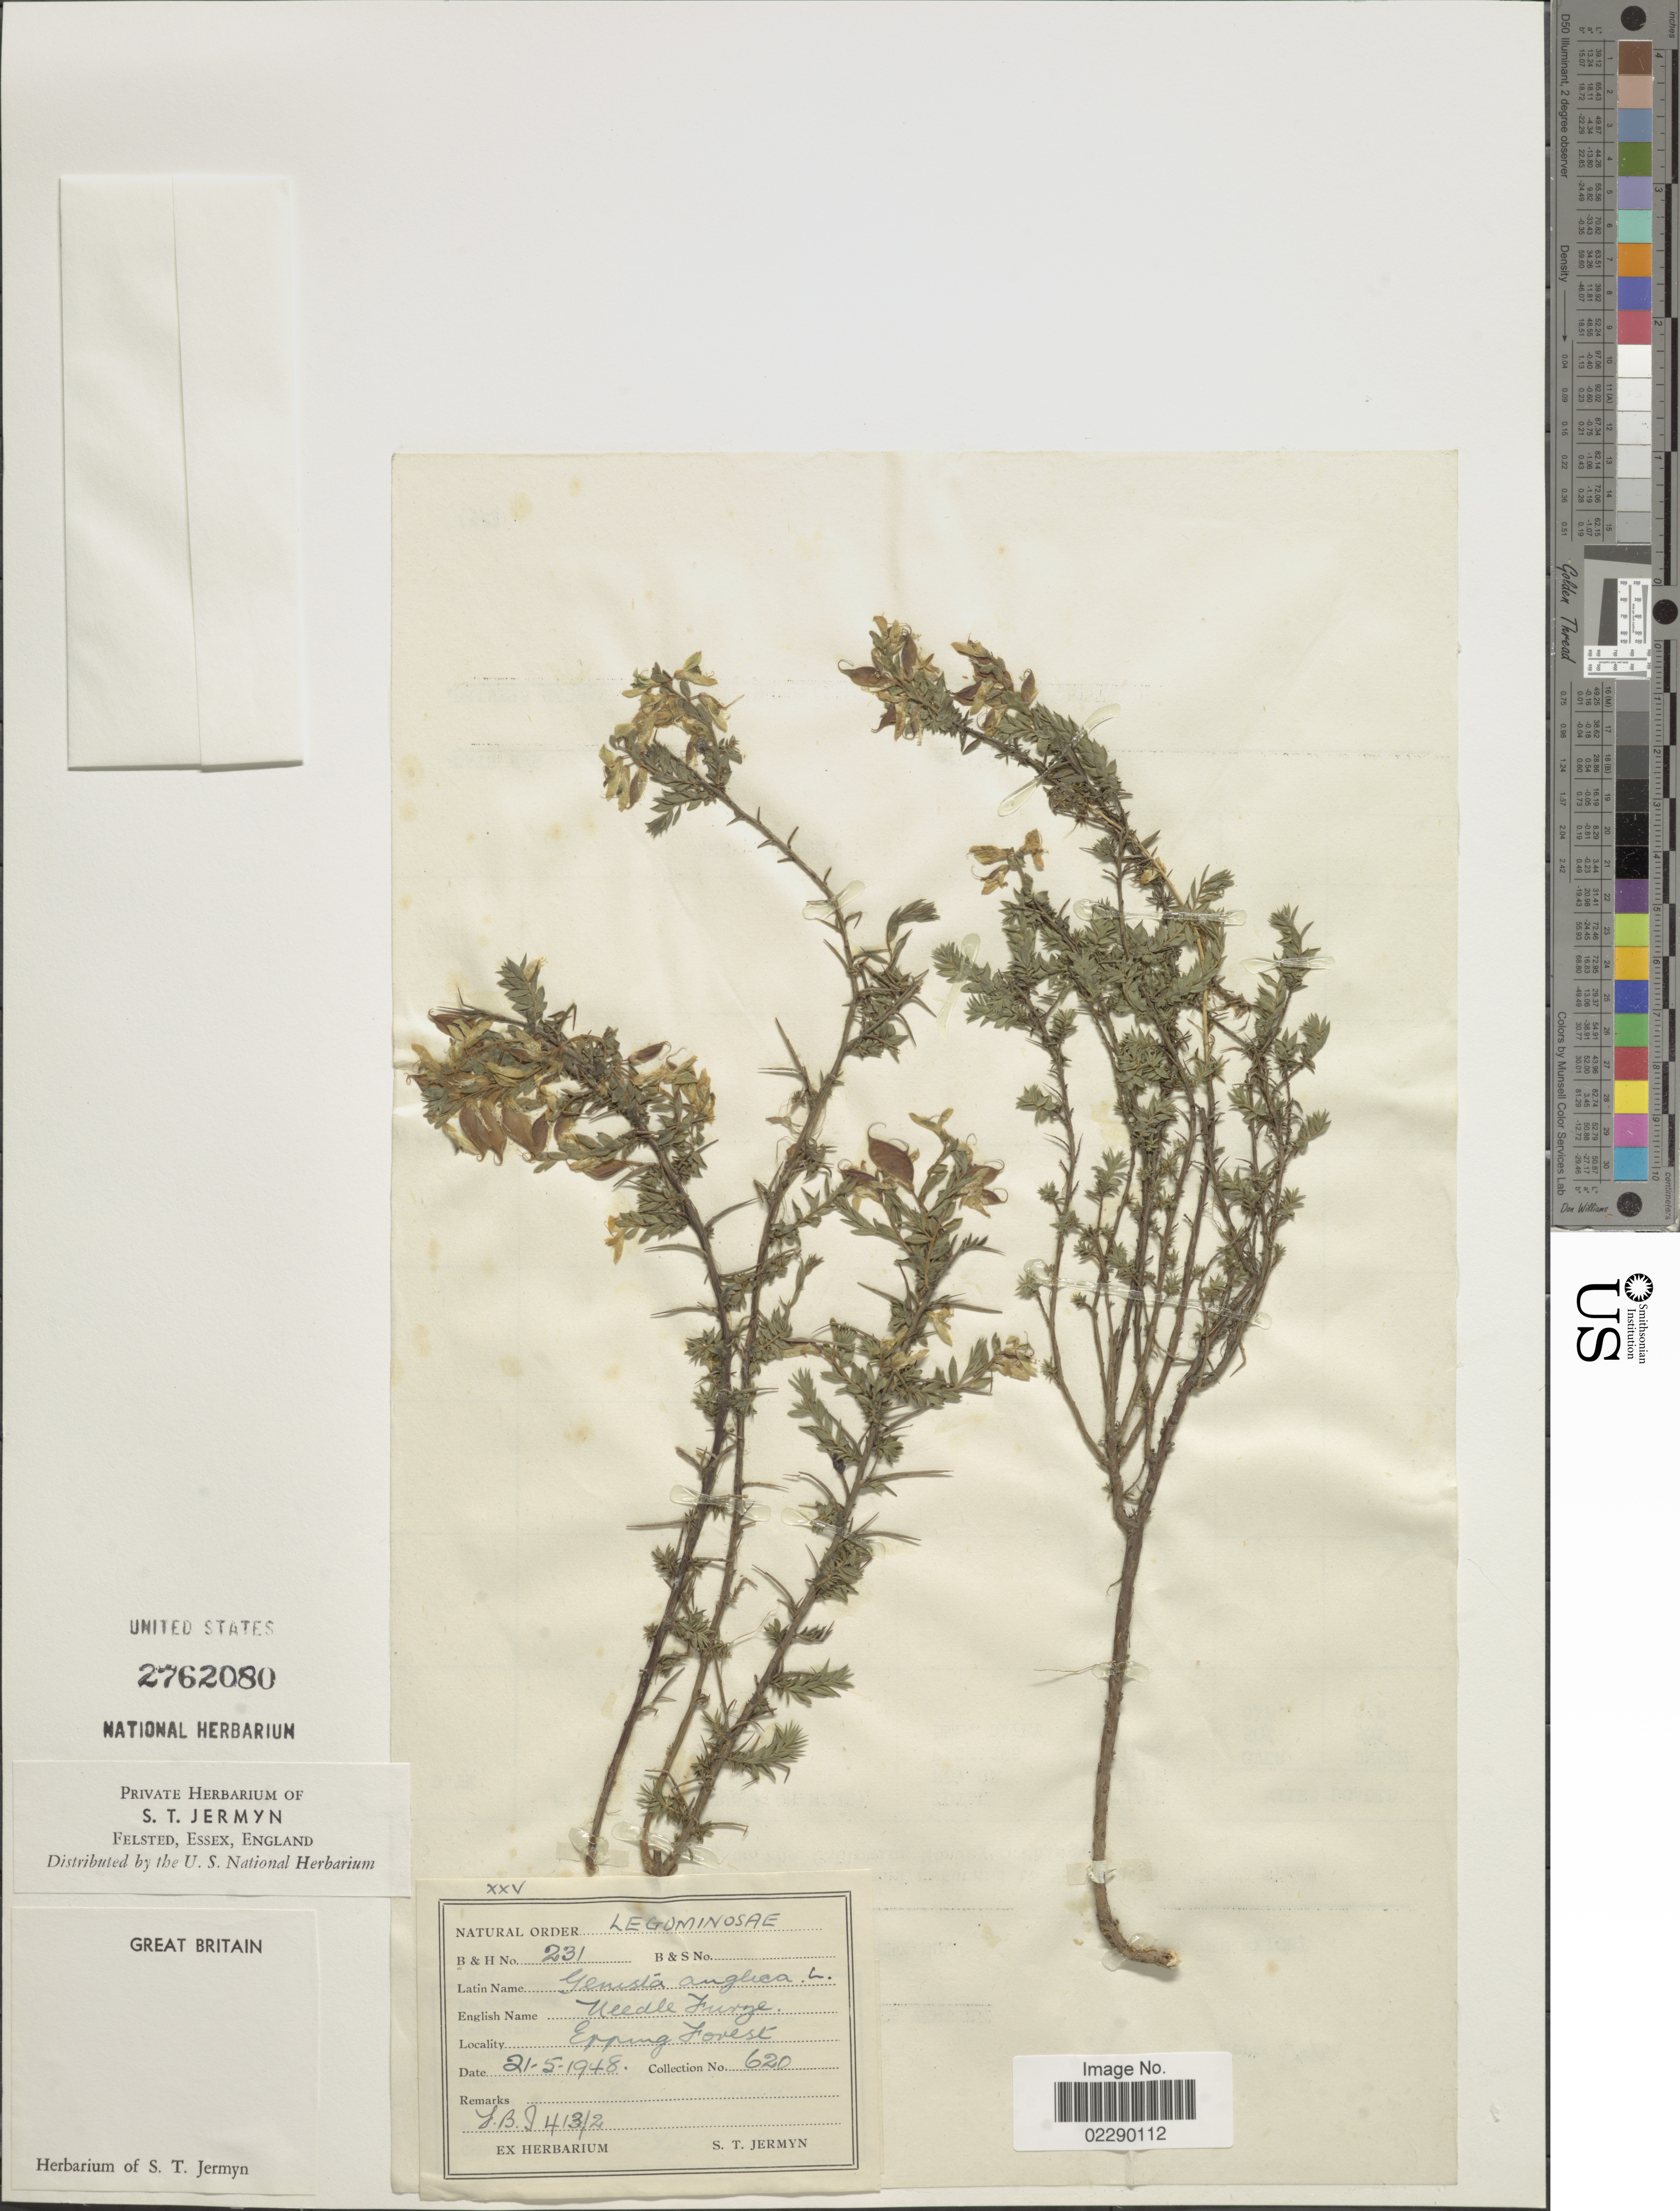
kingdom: Plantae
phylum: Tracheophyta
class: Magnoliopsida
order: Fabales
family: Fabaceae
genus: Genista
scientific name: Genista anglica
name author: L.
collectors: S. Jermyn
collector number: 620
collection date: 1948-05-21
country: United Kingdom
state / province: England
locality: Epping Forest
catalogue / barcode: US 2762080